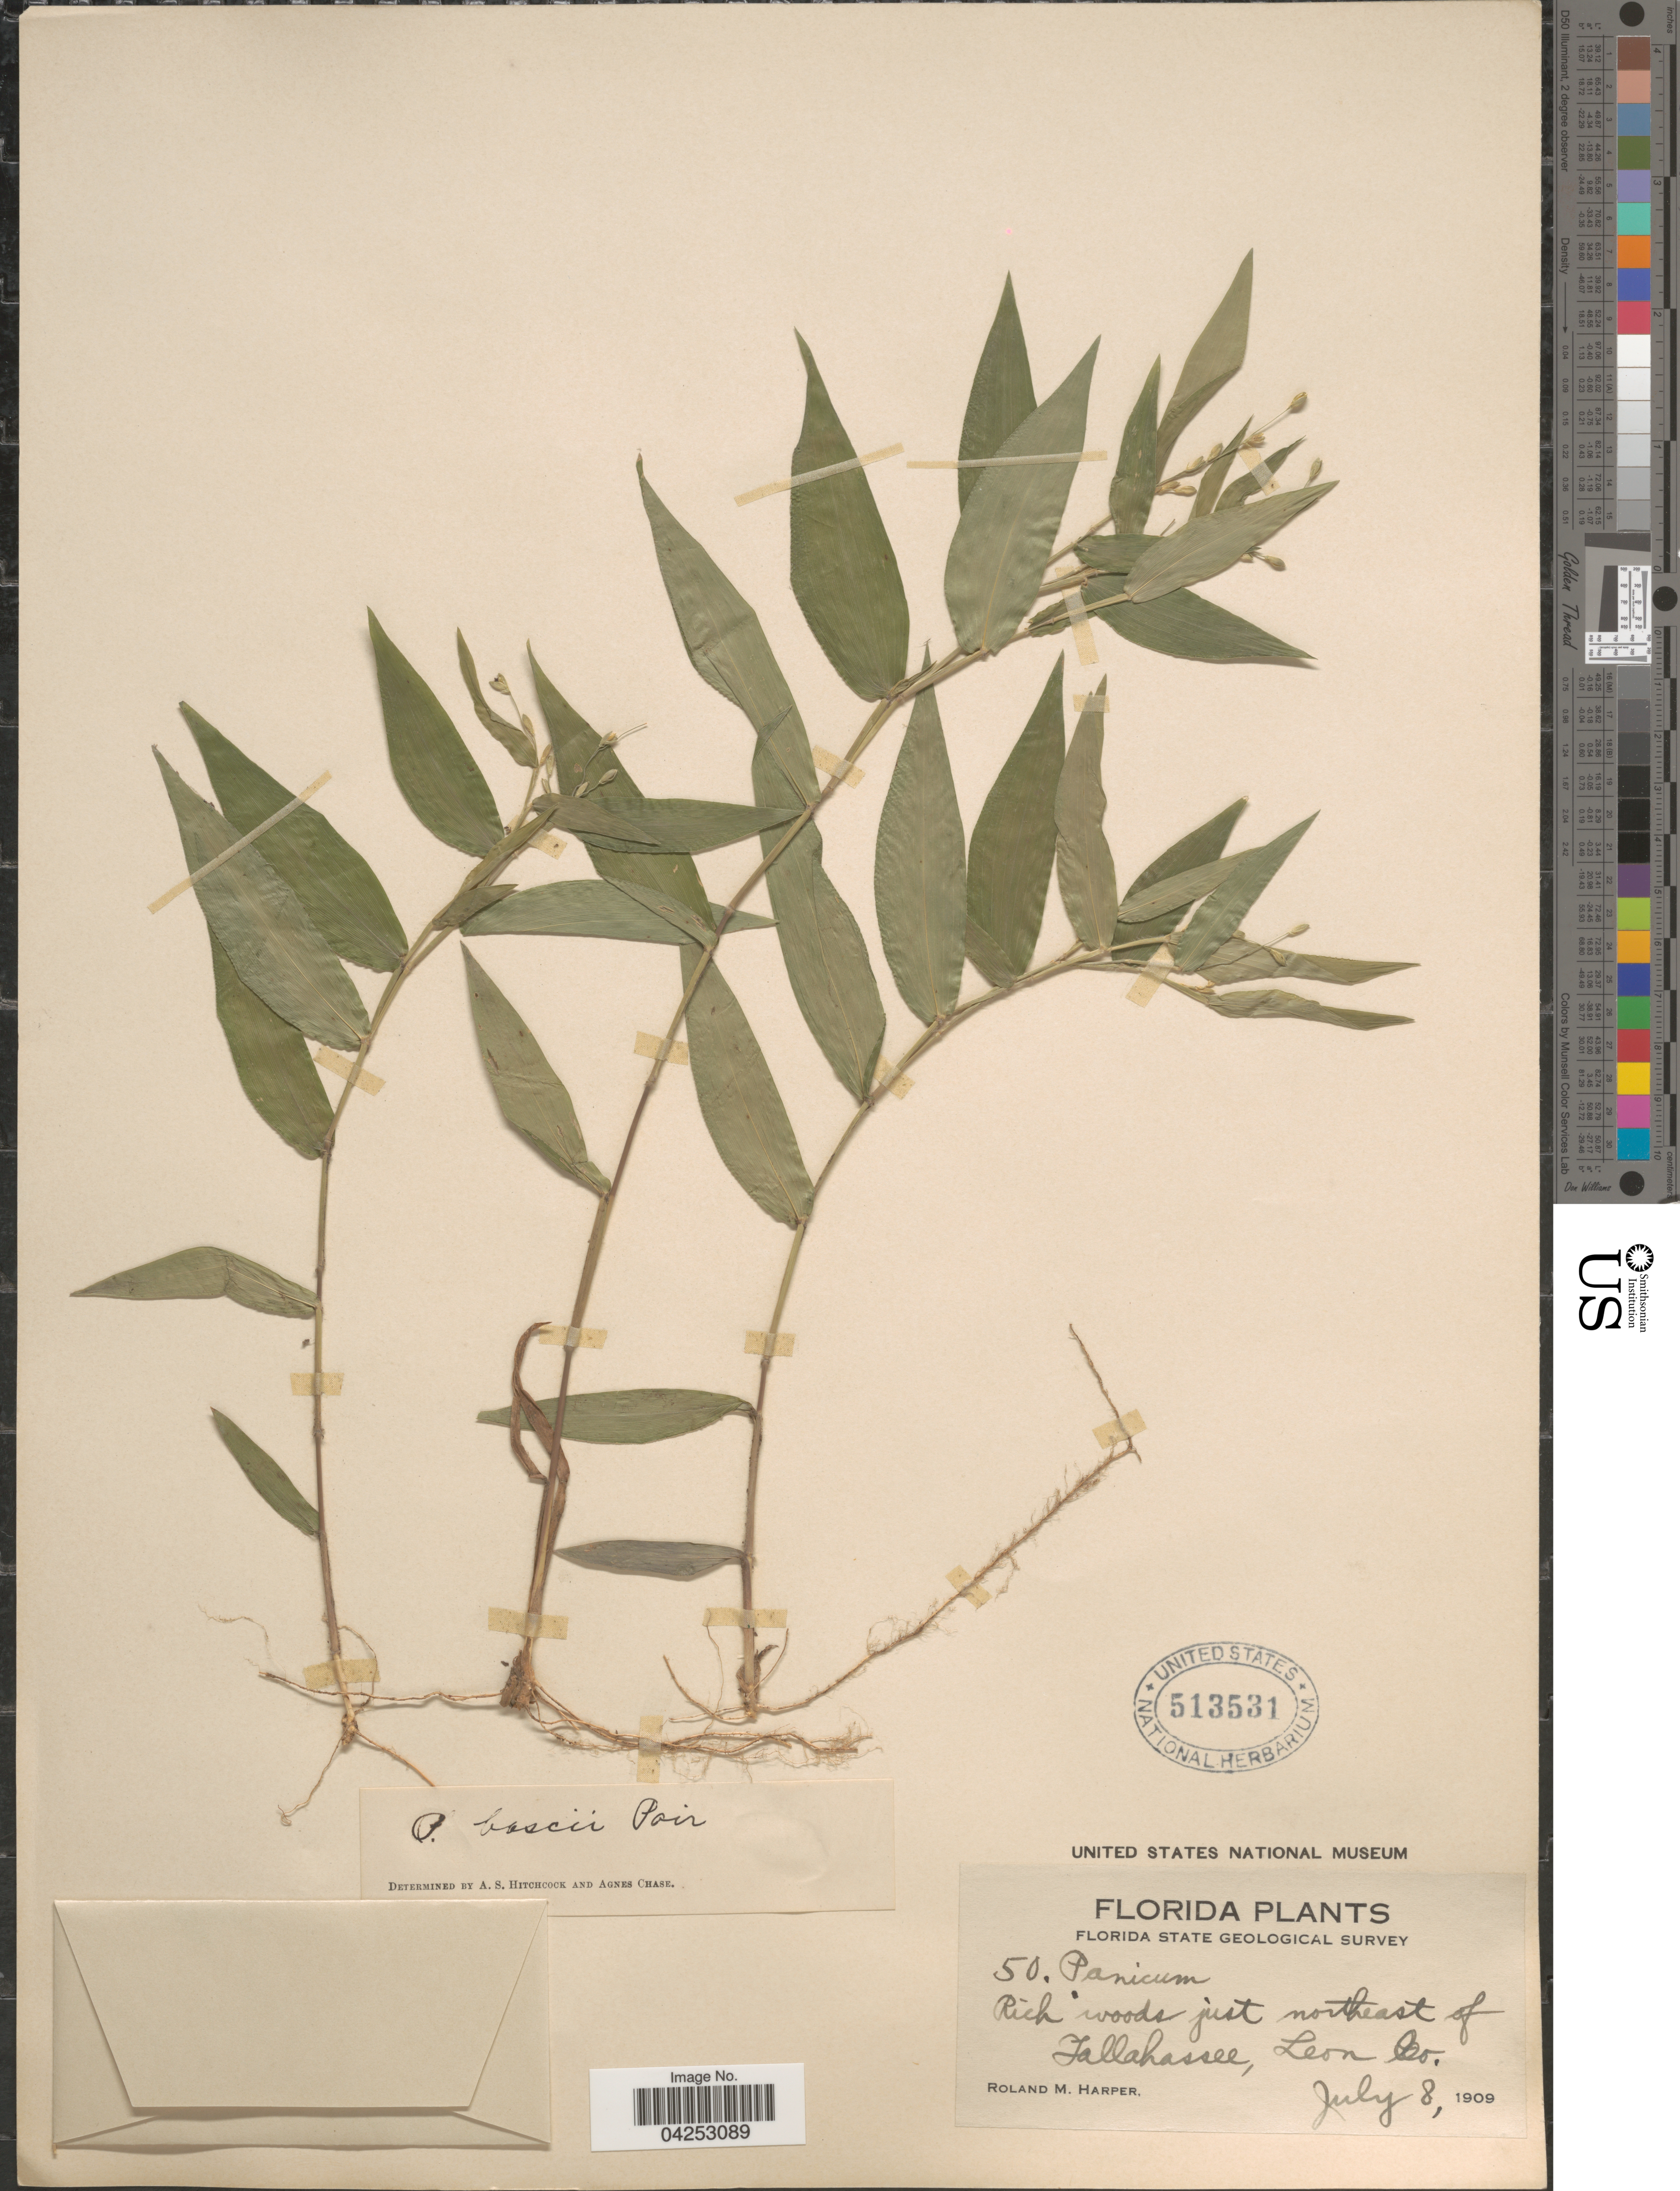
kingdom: Plantae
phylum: Tracheophyta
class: Liliopsida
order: Poales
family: Poaceae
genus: Dichanthelium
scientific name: Dichanthelium boscii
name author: (Poir.) Gould & C.A. Clark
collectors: R. M. Harper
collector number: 50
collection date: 1909-07-08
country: United States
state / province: Florida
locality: Florida State Geological Survey. Rich woods just northeast of Tallahassee, Leon Co.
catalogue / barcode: US 513531